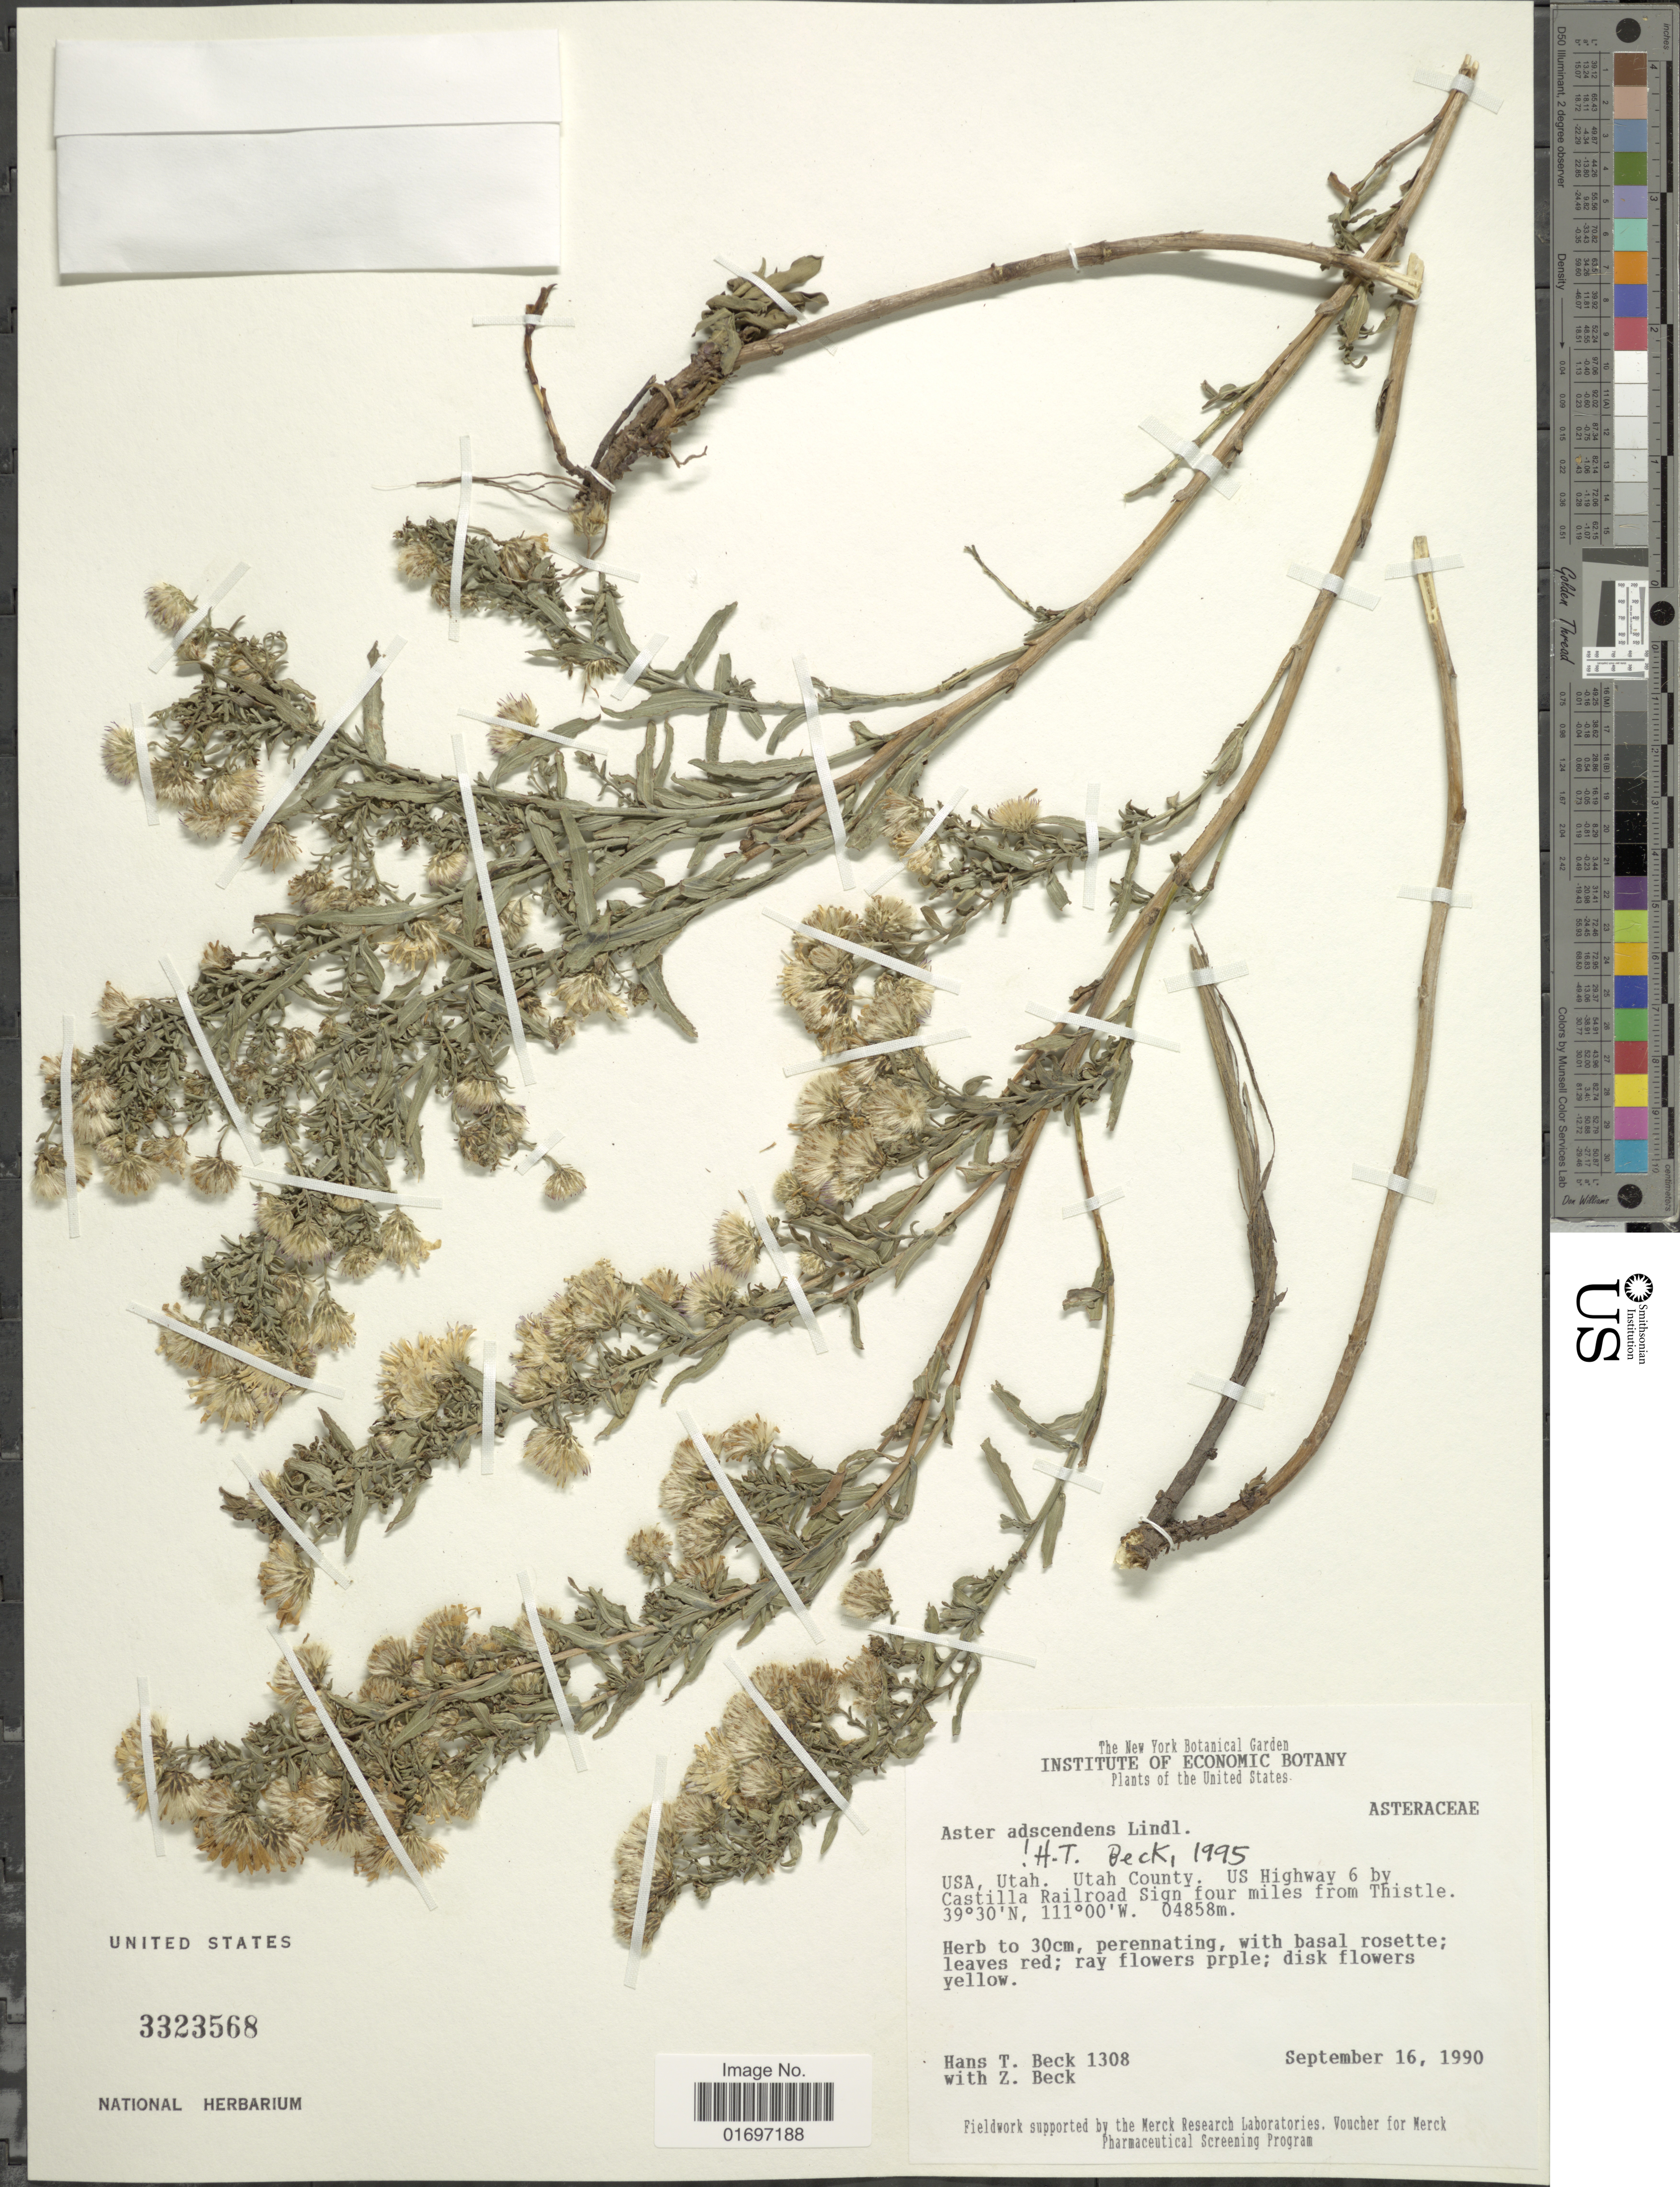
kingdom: Plantae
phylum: Tracheophyta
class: Magnoliopsida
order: Asterales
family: Asteraceae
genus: Symphyotrichum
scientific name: Symphyotrichum ascendens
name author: (Lindl.) G.L. Nesom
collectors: H. T. Beck & Z. Beck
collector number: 1308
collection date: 1990-09-16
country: United States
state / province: Utah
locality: USA, Utah. Utah County. US Highway 6 by Castilla Railroad Sign four miles fromThistle.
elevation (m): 4858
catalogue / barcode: US 3323568